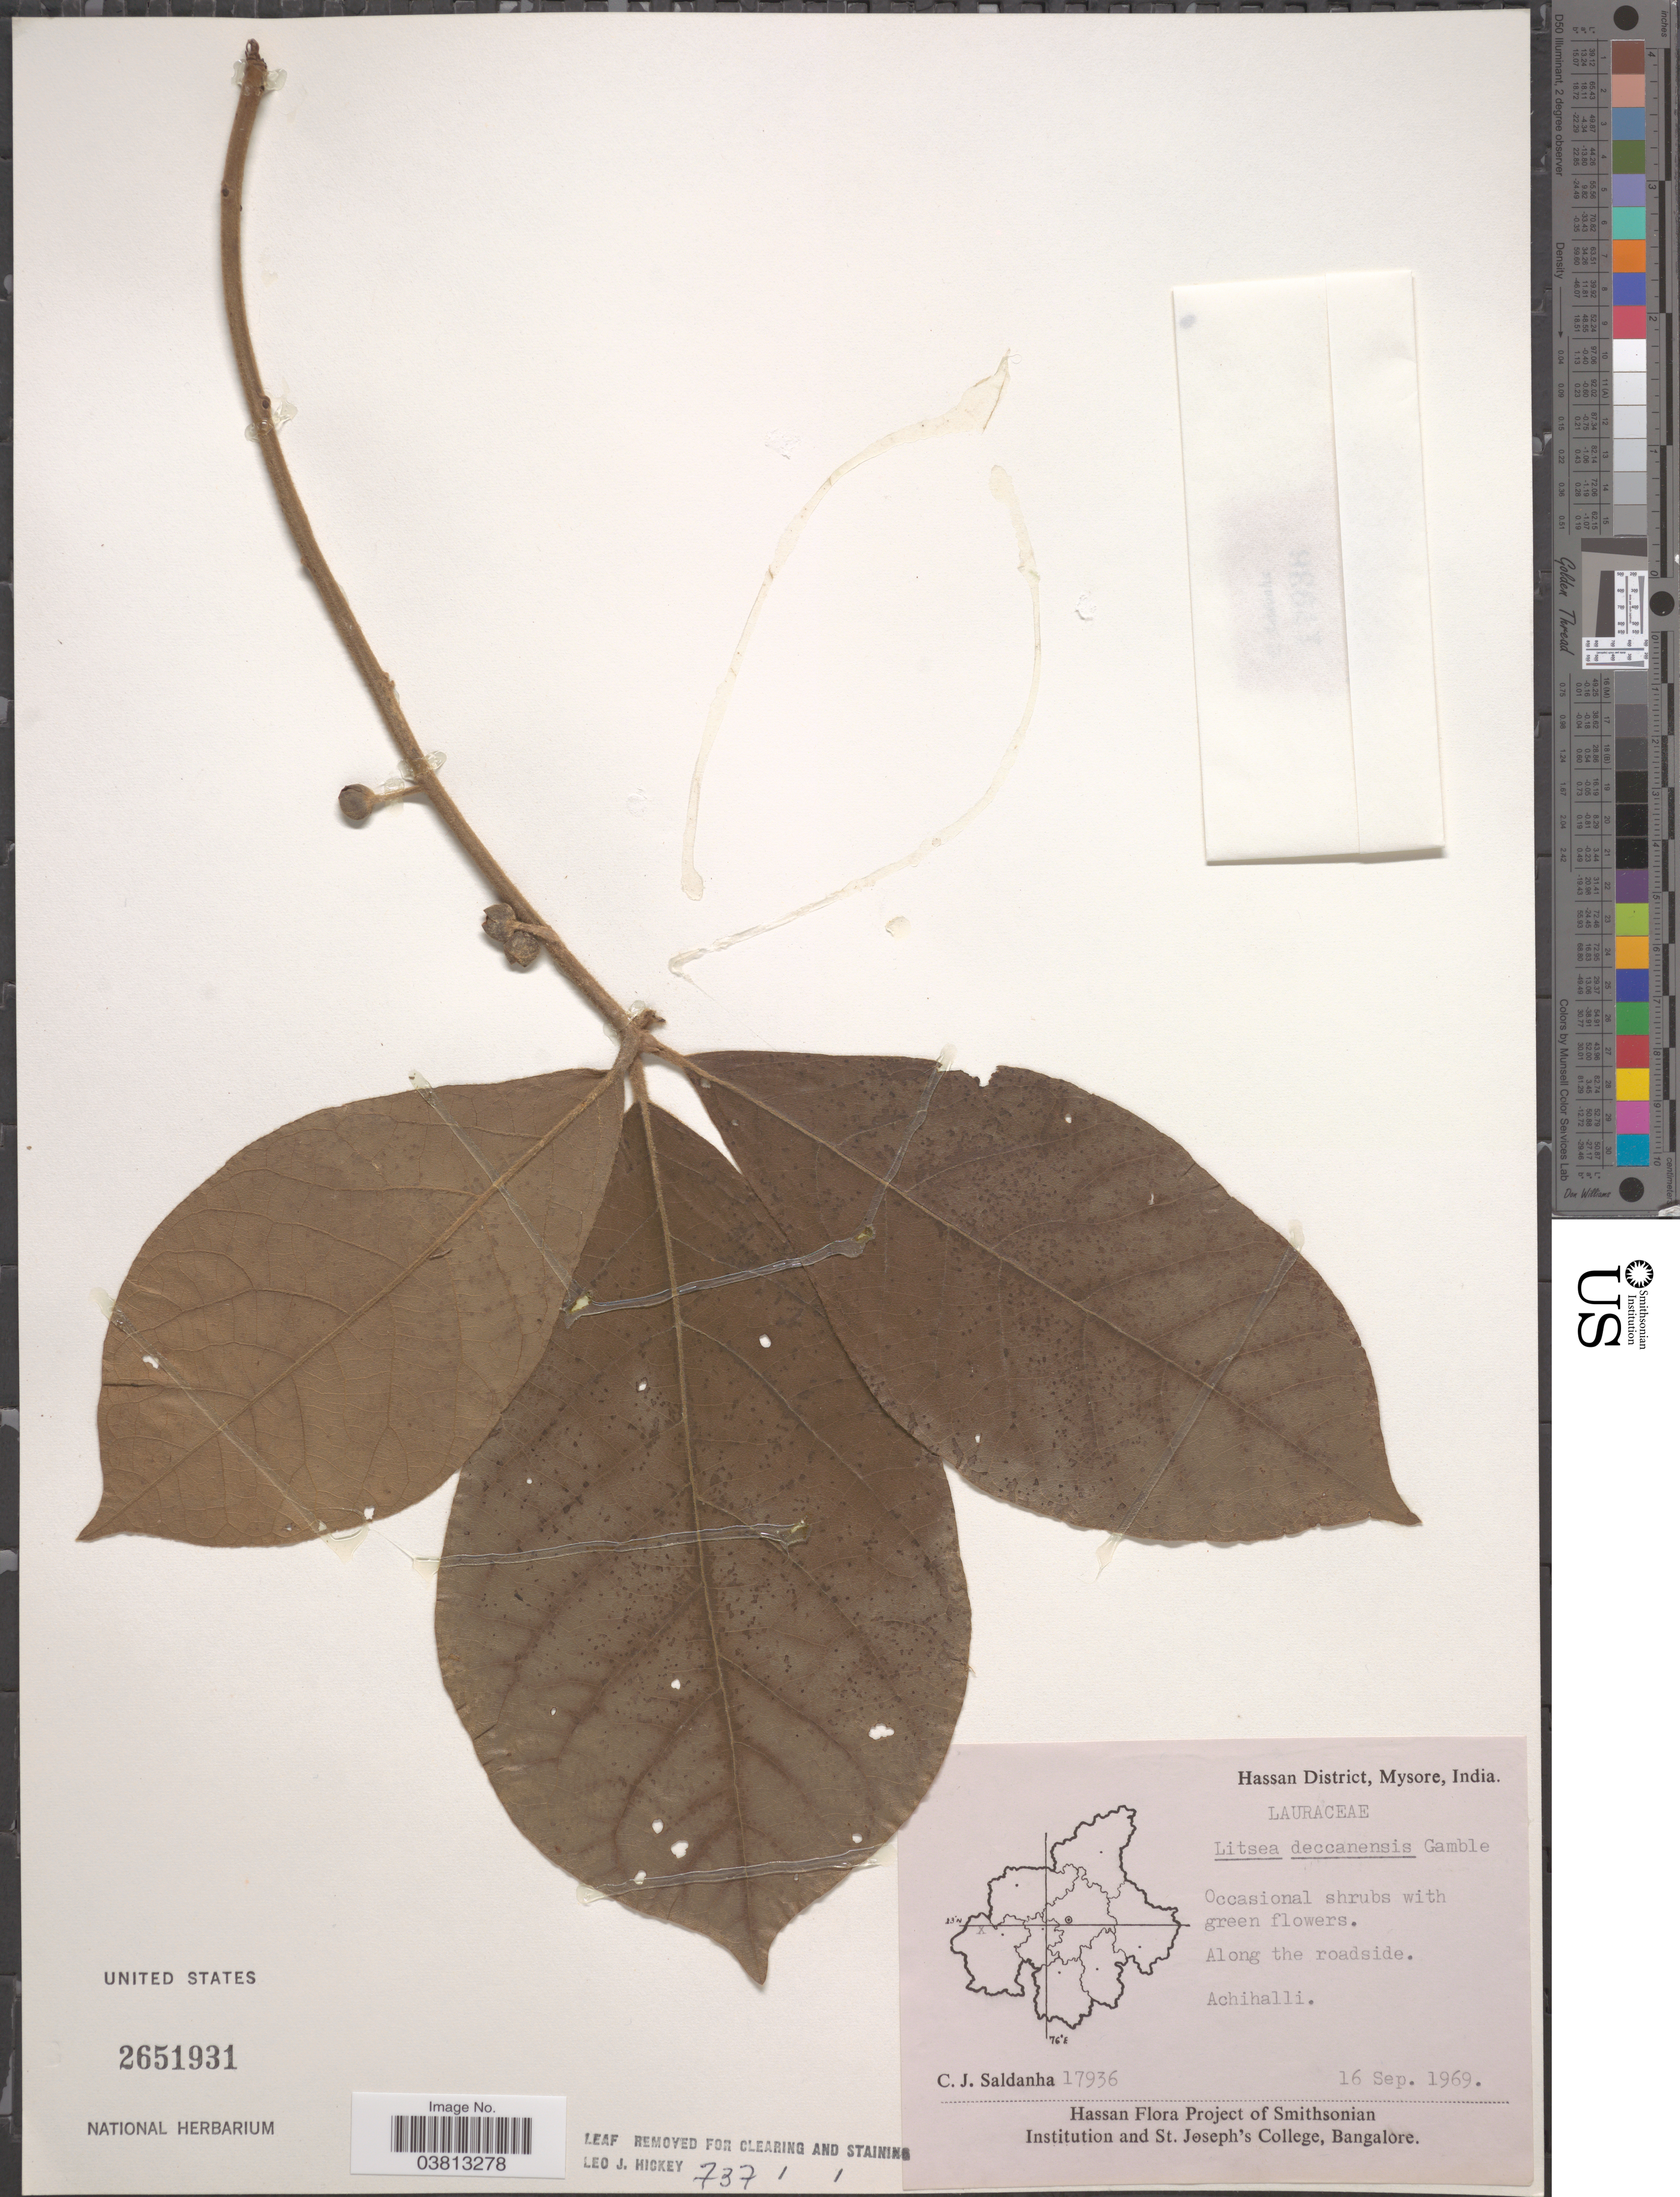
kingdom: Plantae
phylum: Tracheophyta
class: Magnoliopsida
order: Laurales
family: Lauraceae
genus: Litsea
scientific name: Litsea deccanensis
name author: Gamble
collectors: C. J. Saldanha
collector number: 17936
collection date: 1969-09-16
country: India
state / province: Karnataka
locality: Hassan District, Mysore. Along the roadside. Achihalli.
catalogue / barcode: US 2651931